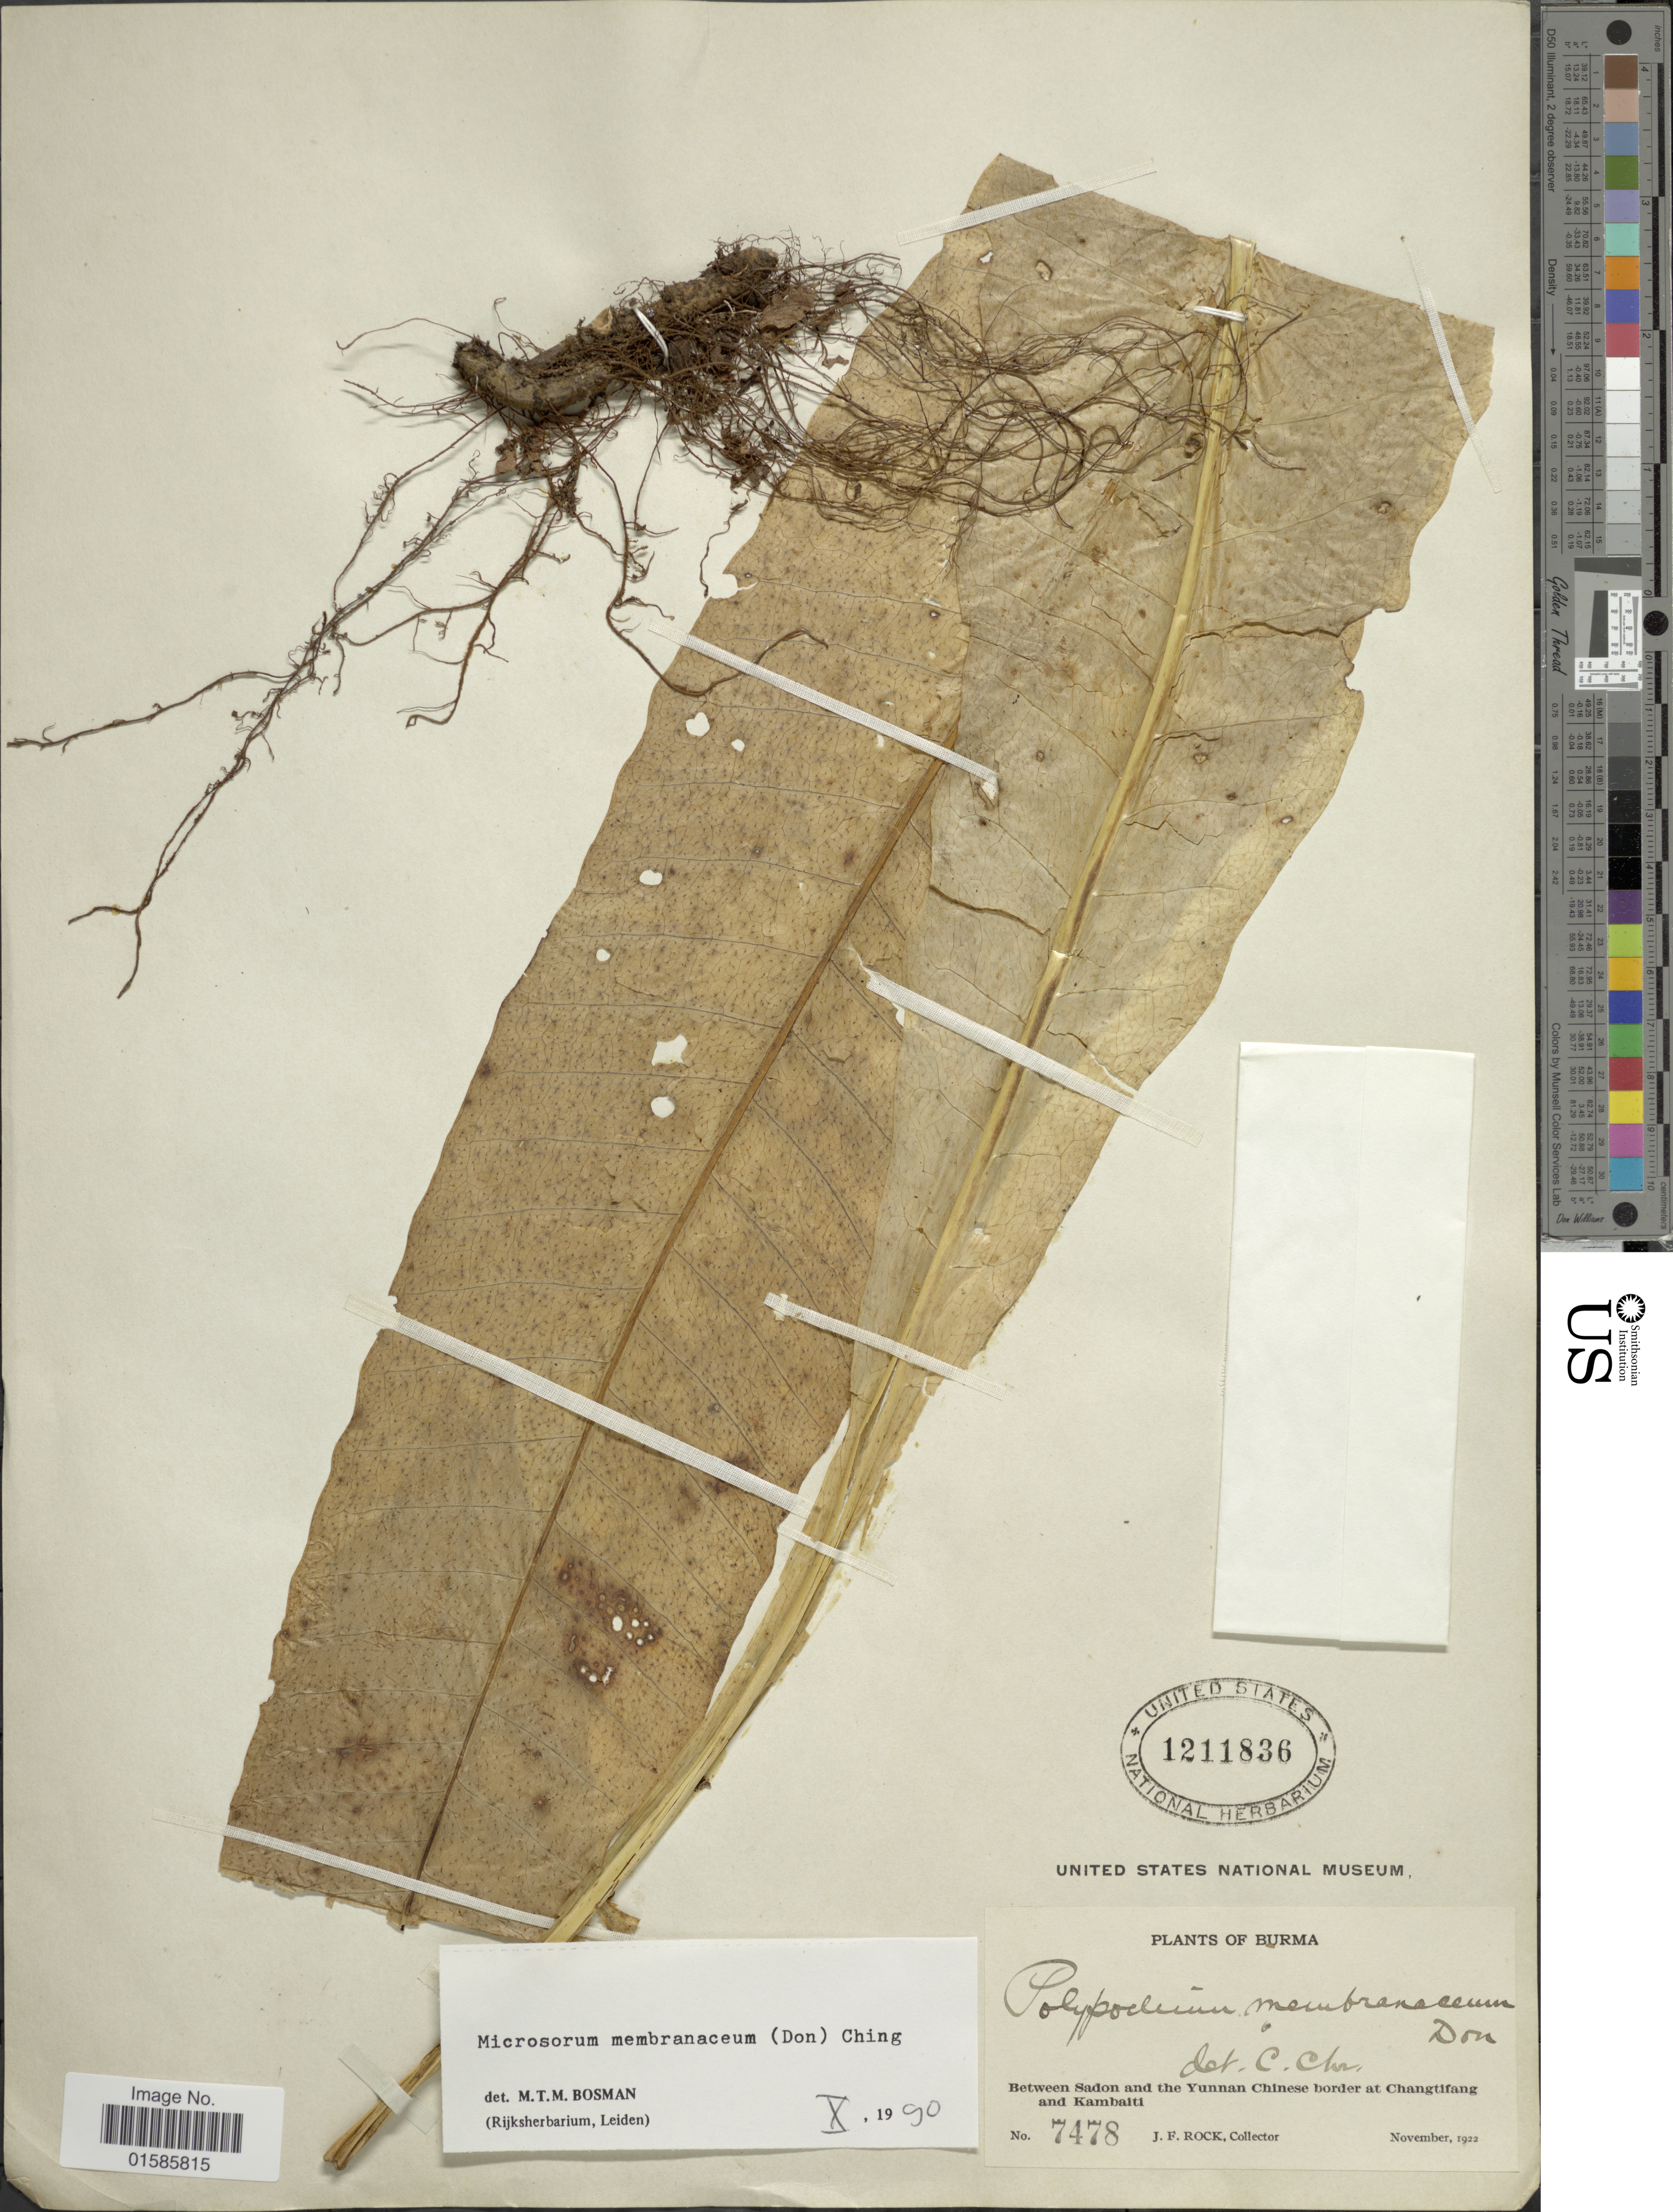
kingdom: Plantae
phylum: Tracheophyta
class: Polypodiopsida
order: Polypodiales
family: Polypodiaceae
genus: Microsorum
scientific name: Microsorum membranaceum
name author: (D. Don) Ching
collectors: J. Rock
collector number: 7478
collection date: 1922-11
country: Myanmar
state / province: Kachin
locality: Burma, Between Sadon and the Yunnan Chinese border at Changtifang and Kambaiti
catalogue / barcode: US 1211836